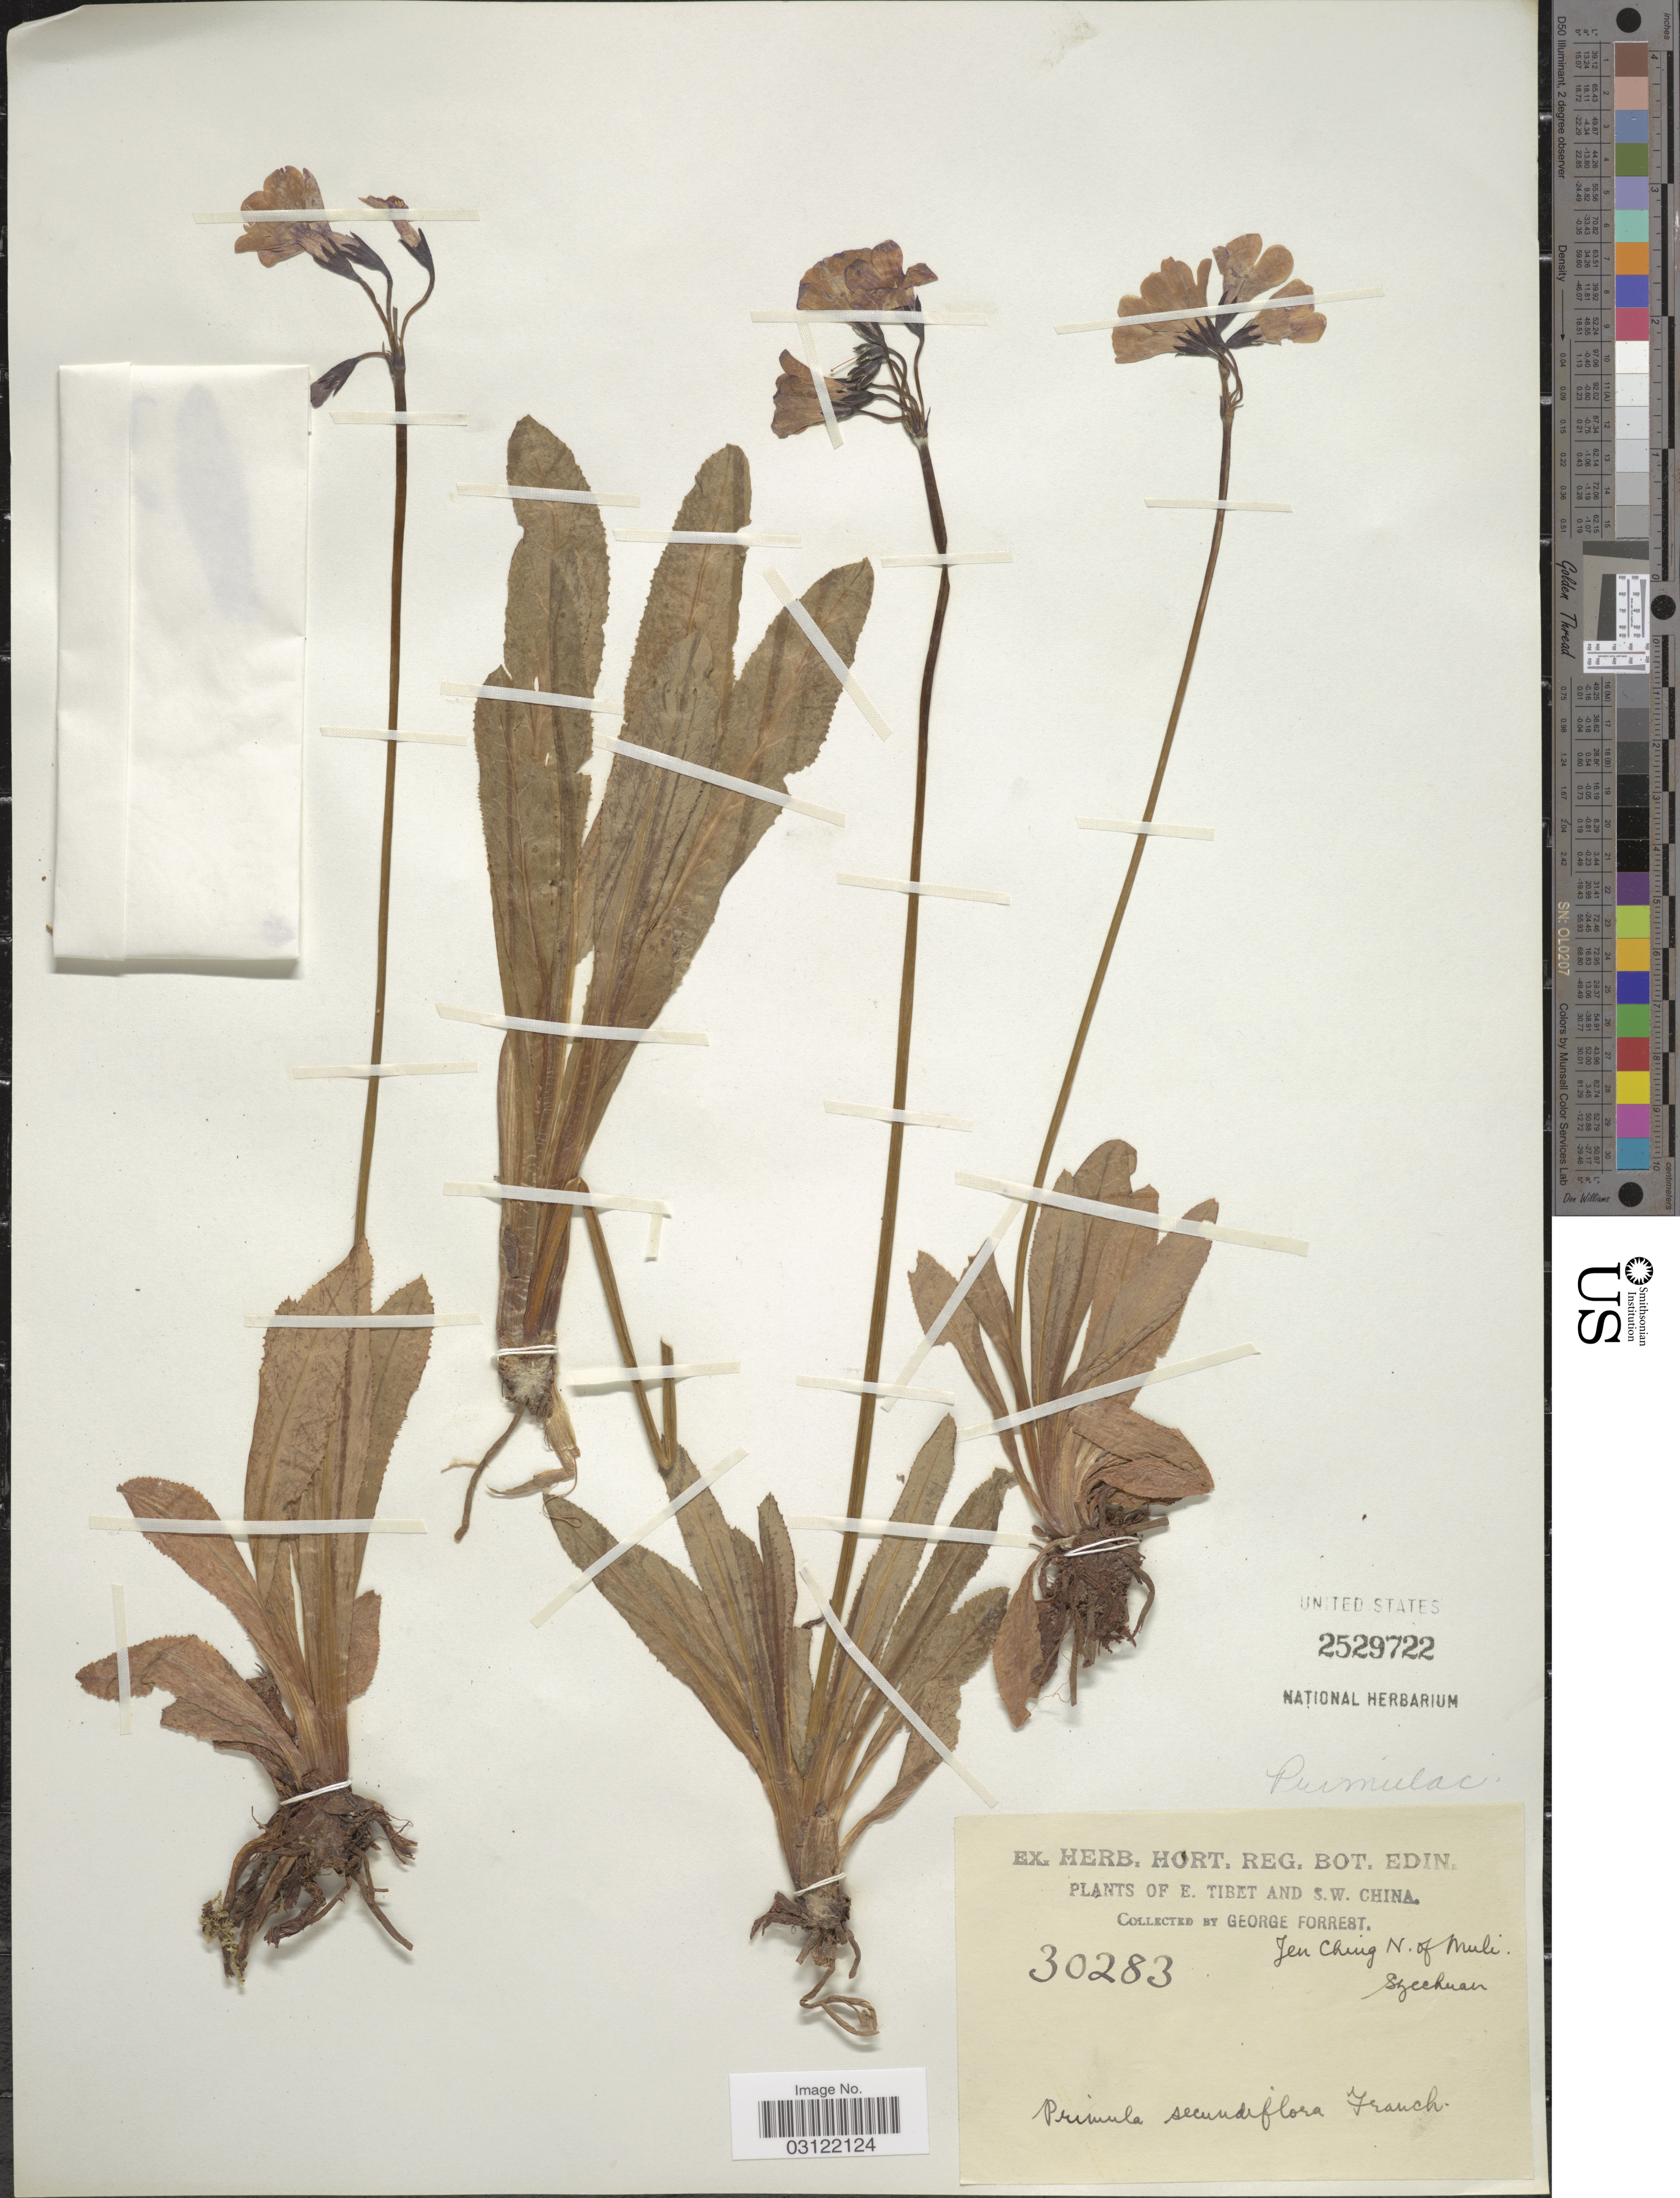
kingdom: Plantae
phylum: Tracheophyta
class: Magnoliopsida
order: Ericales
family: Primulaceae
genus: Primula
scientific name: Primula secundiflora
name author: Franch.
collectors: G. Forrest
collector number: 30283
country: China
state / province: Sichuan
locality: S.W. China. Jen Ching N. of Muli. Szechuan.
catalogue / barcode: US 2529722